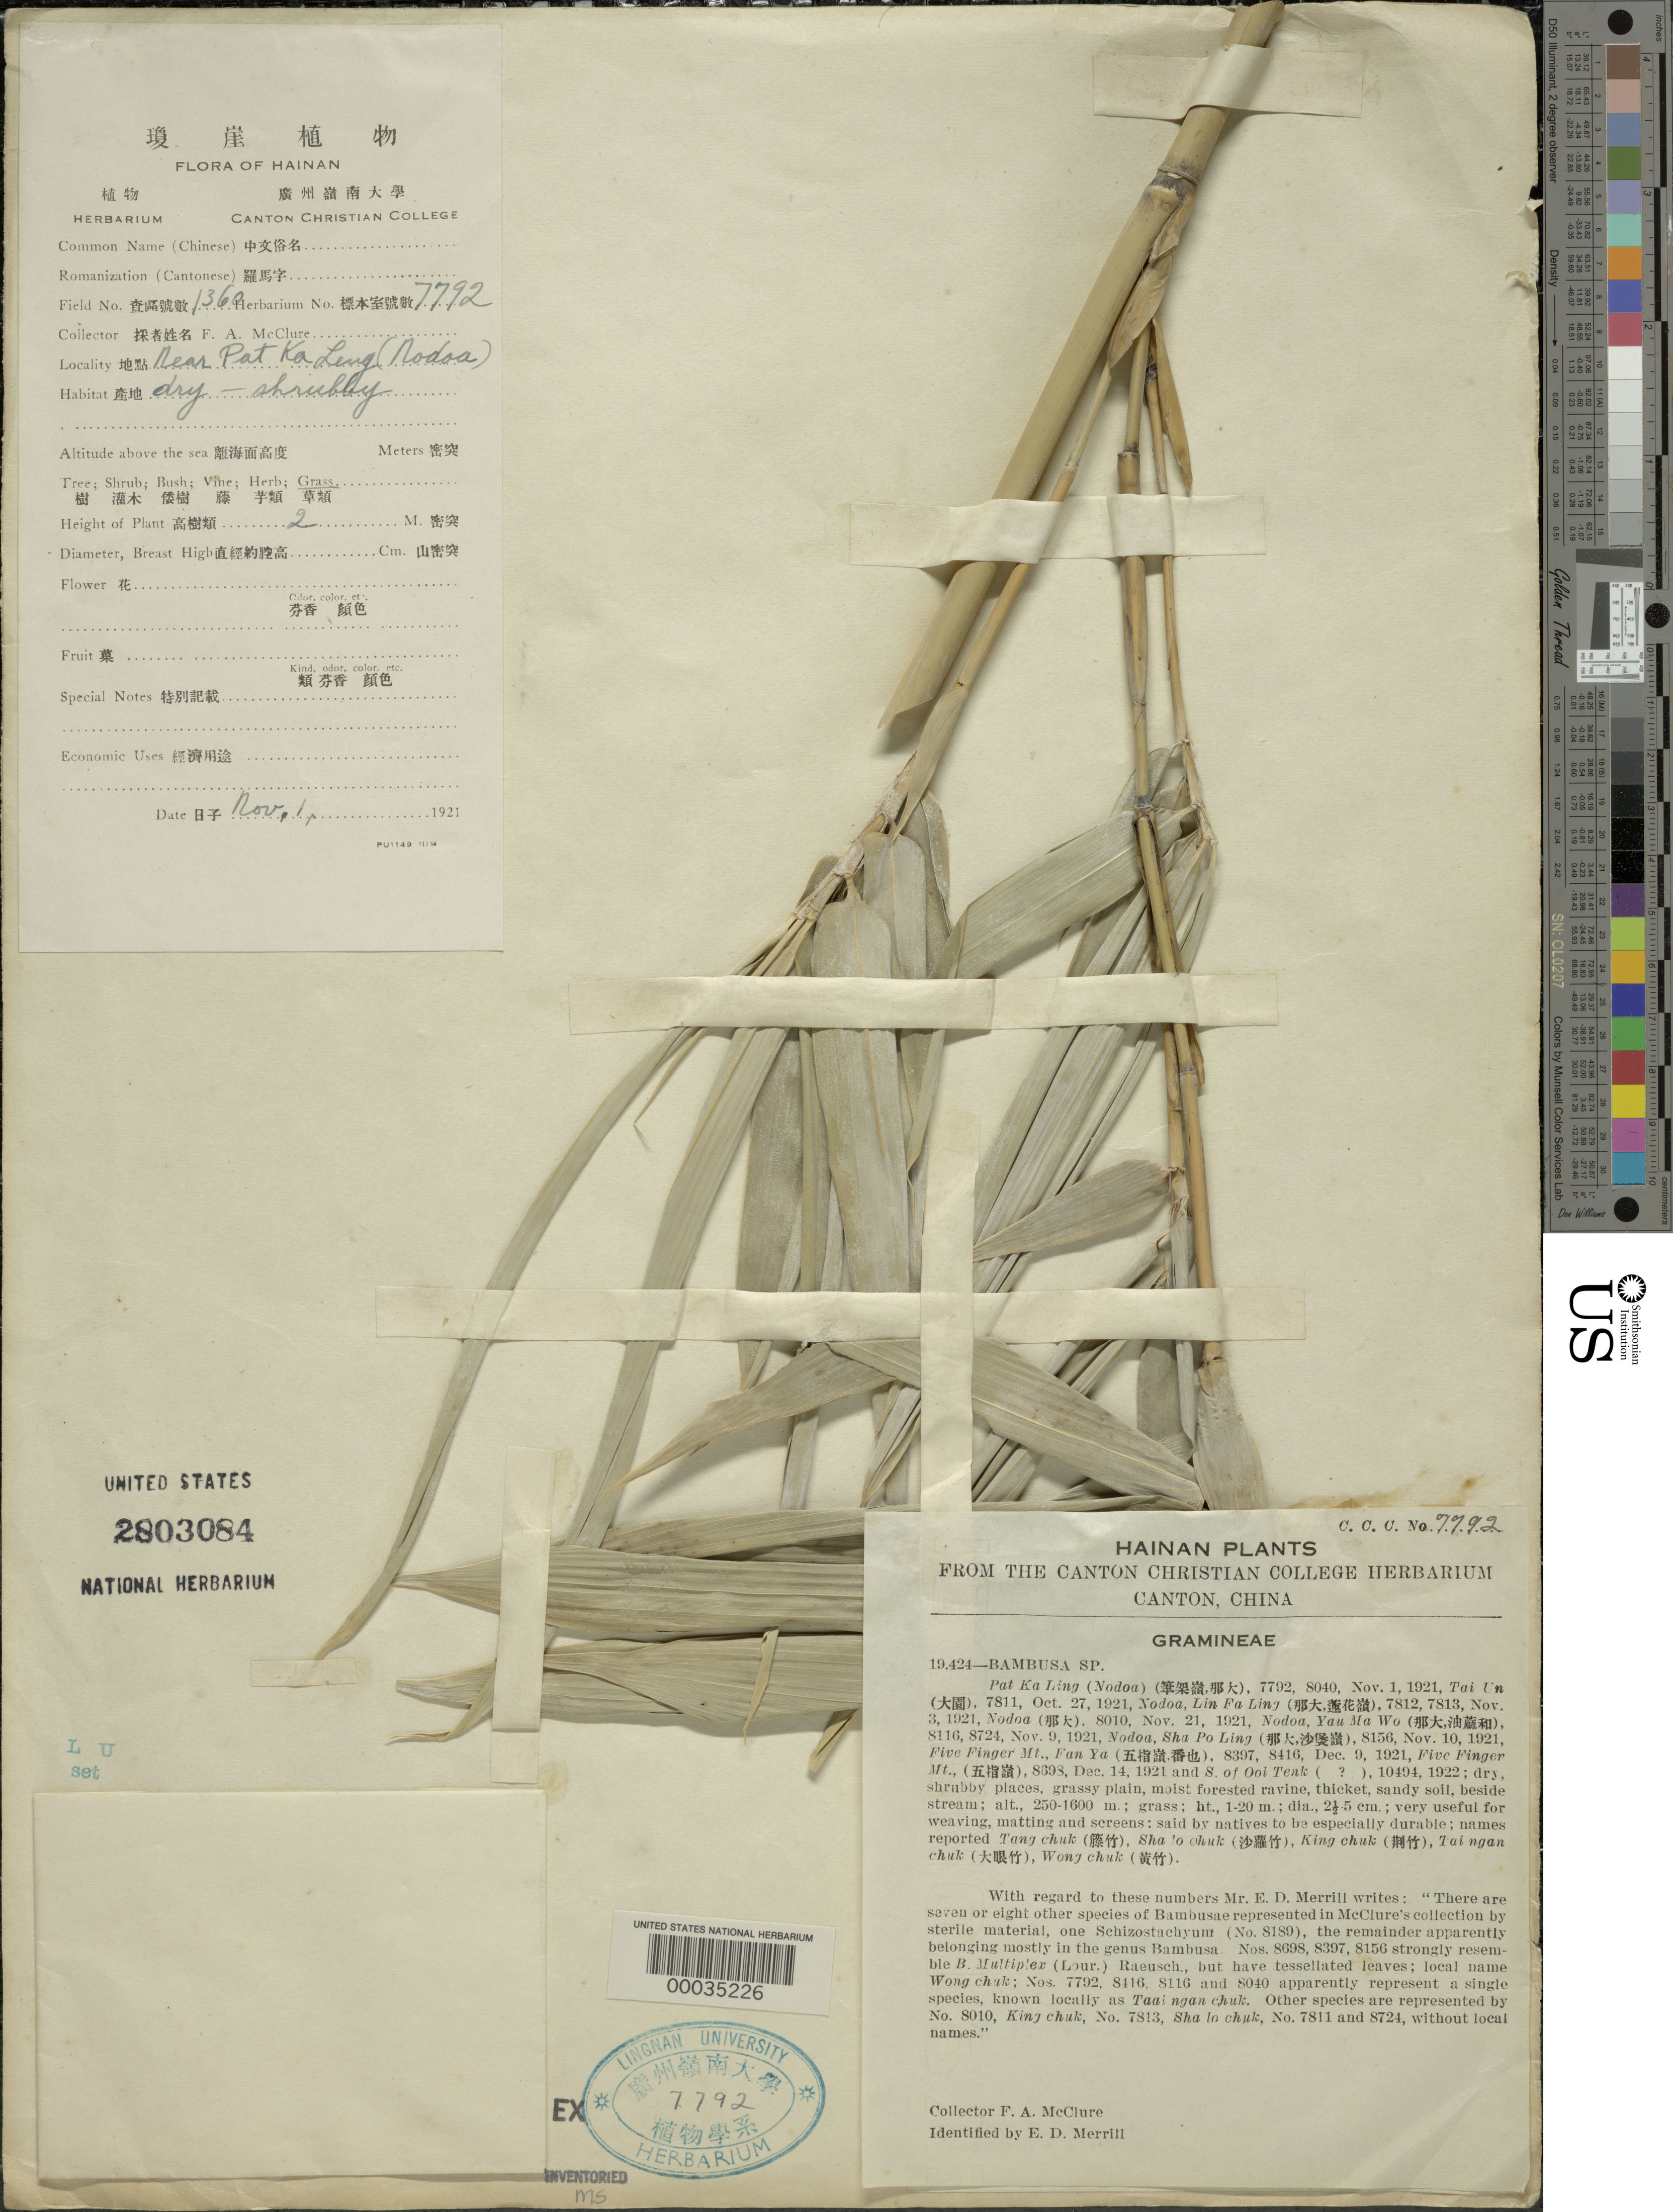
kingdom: Plantae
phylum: Tracheophyta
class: Liliopsida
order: Poales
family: Poaceae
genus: Bambusa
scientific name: Bambusa sp.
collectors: F. A. McClure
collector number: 1360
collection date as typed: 01 Nov 1921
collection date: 1921-11-01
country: China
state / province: Hainan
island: Hainan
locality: Nodoa, pat ka leng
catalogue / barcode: US 2803084